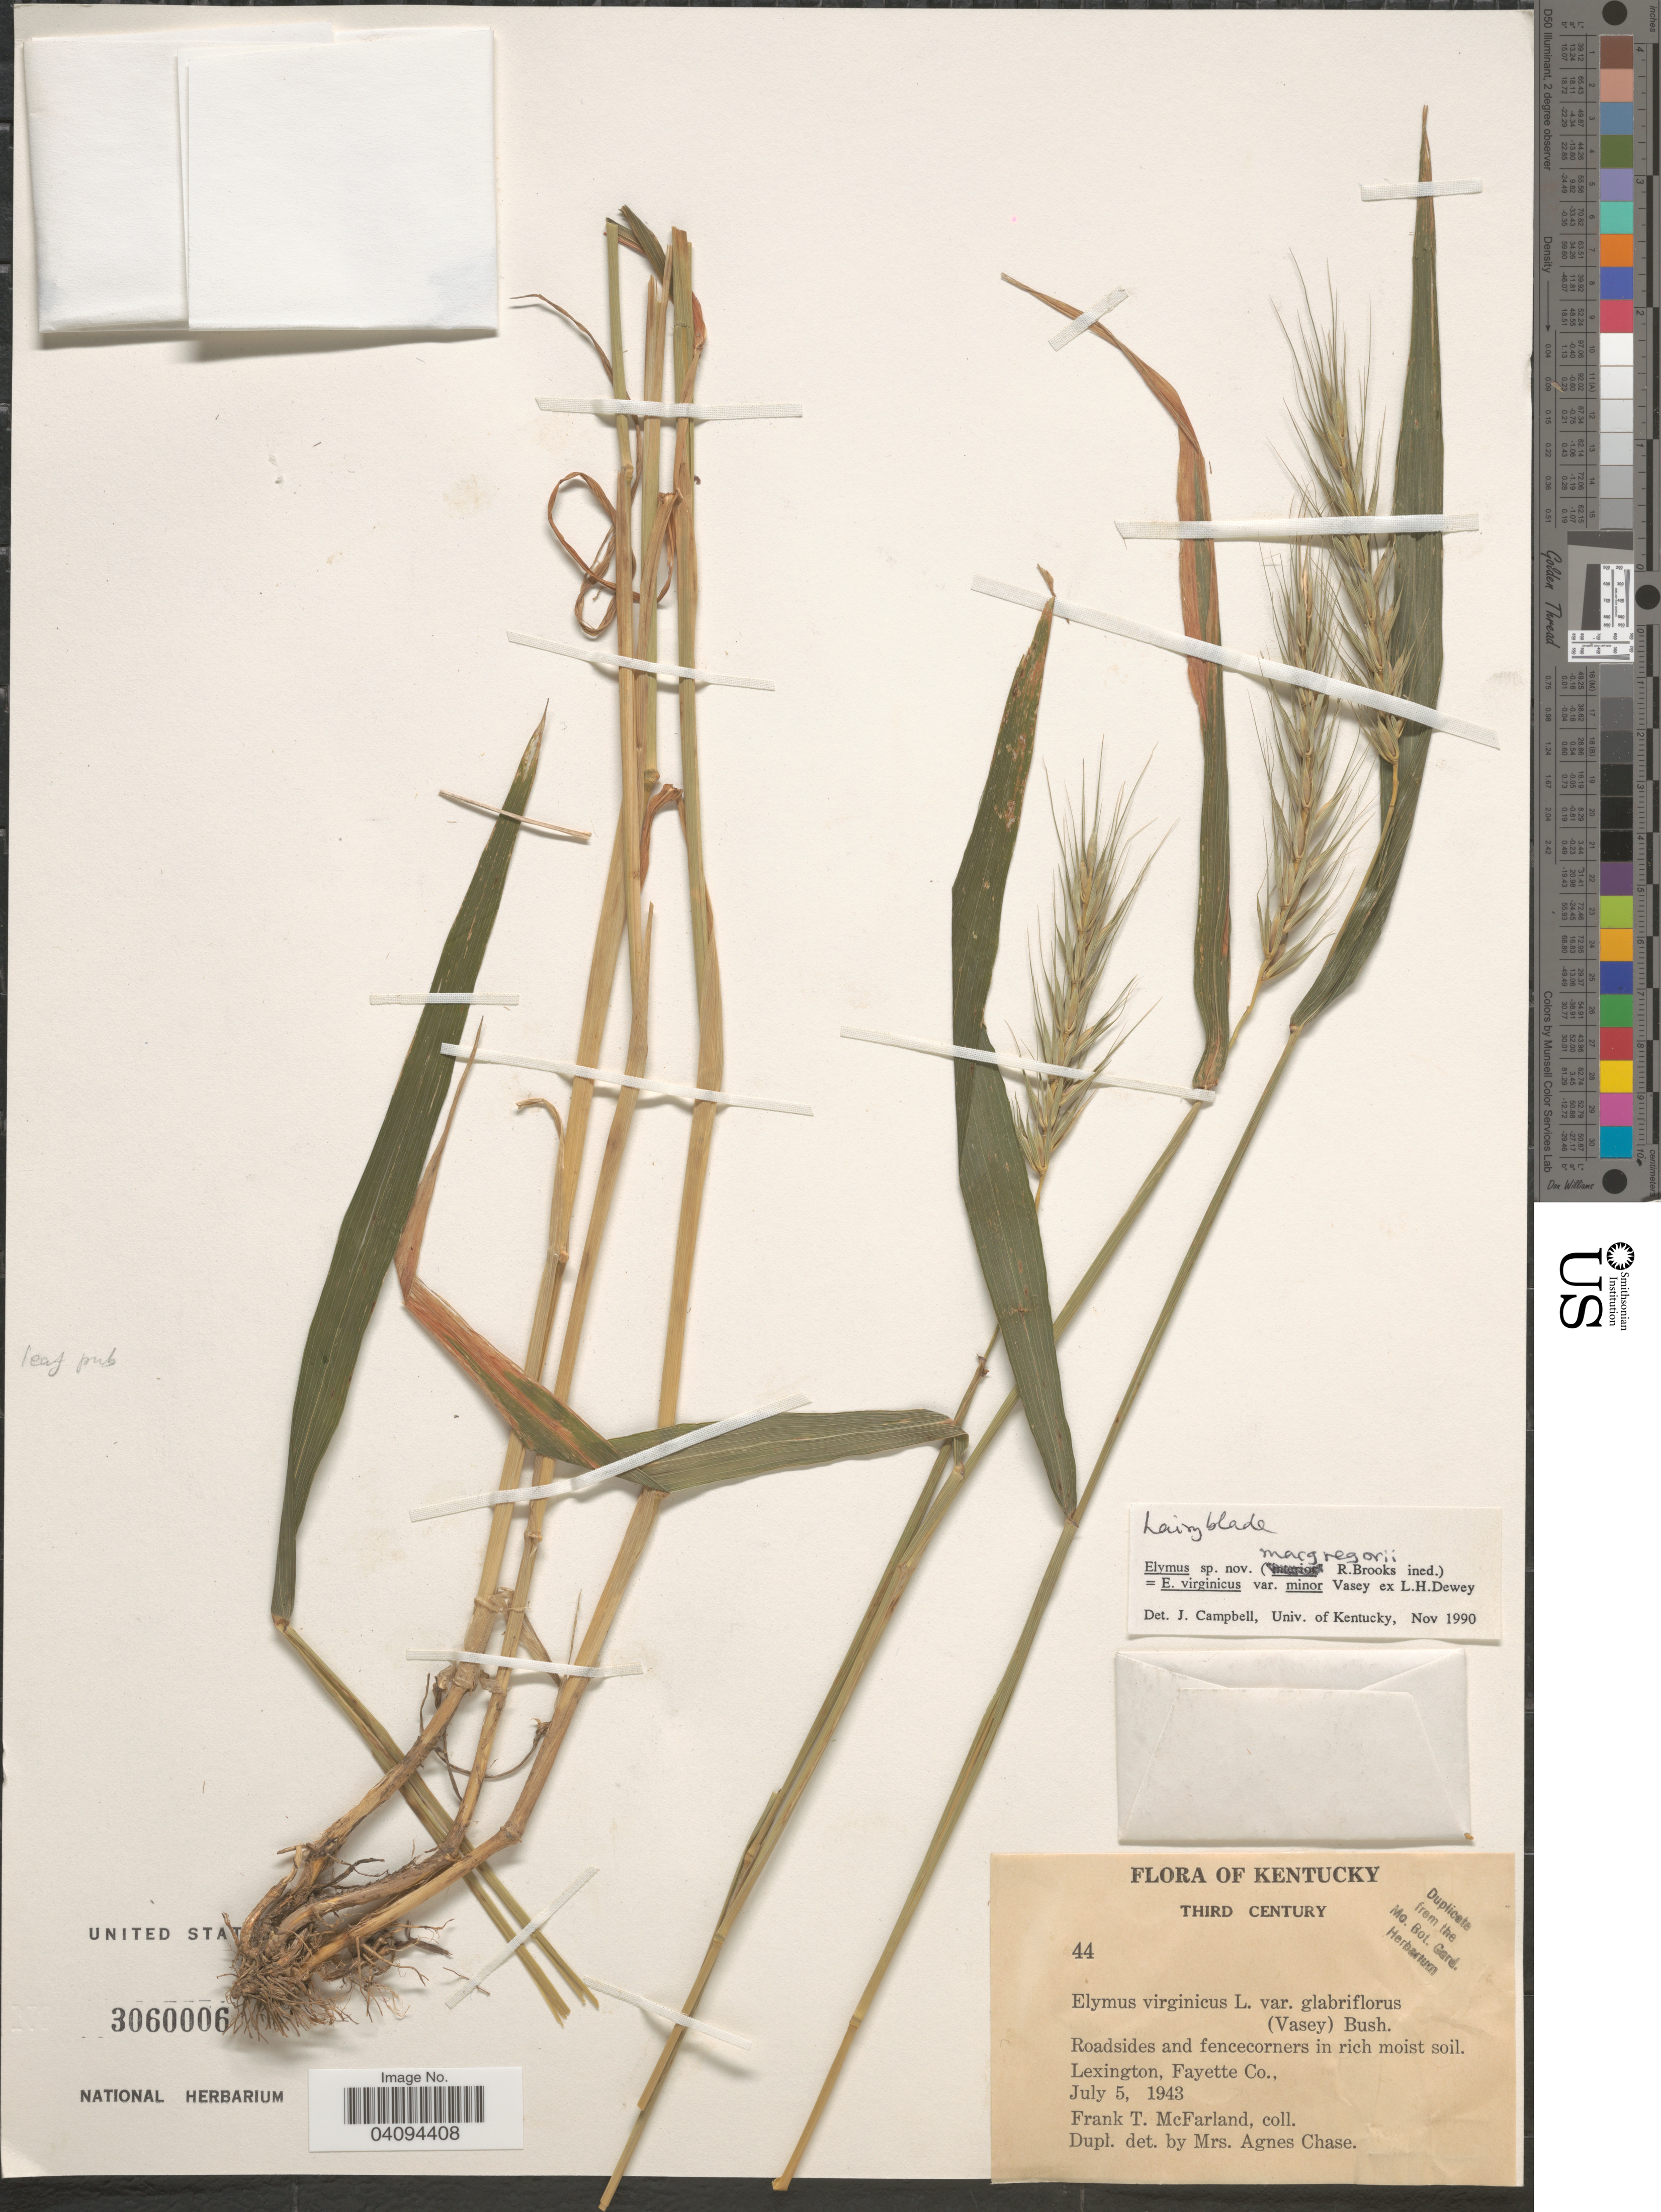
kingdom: Plantae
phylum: Tracheophyta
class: Liliopsida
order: Poales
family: Poaceae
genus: Elymus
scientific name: Elymus macgregorii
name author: R.E. Brooks & J.J.N. Campb.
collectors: F. McFarland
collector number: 44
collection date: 1943-07-05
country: United States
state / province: Kentucky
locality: Lexington, Fayette Co.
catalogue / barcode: US 3060006